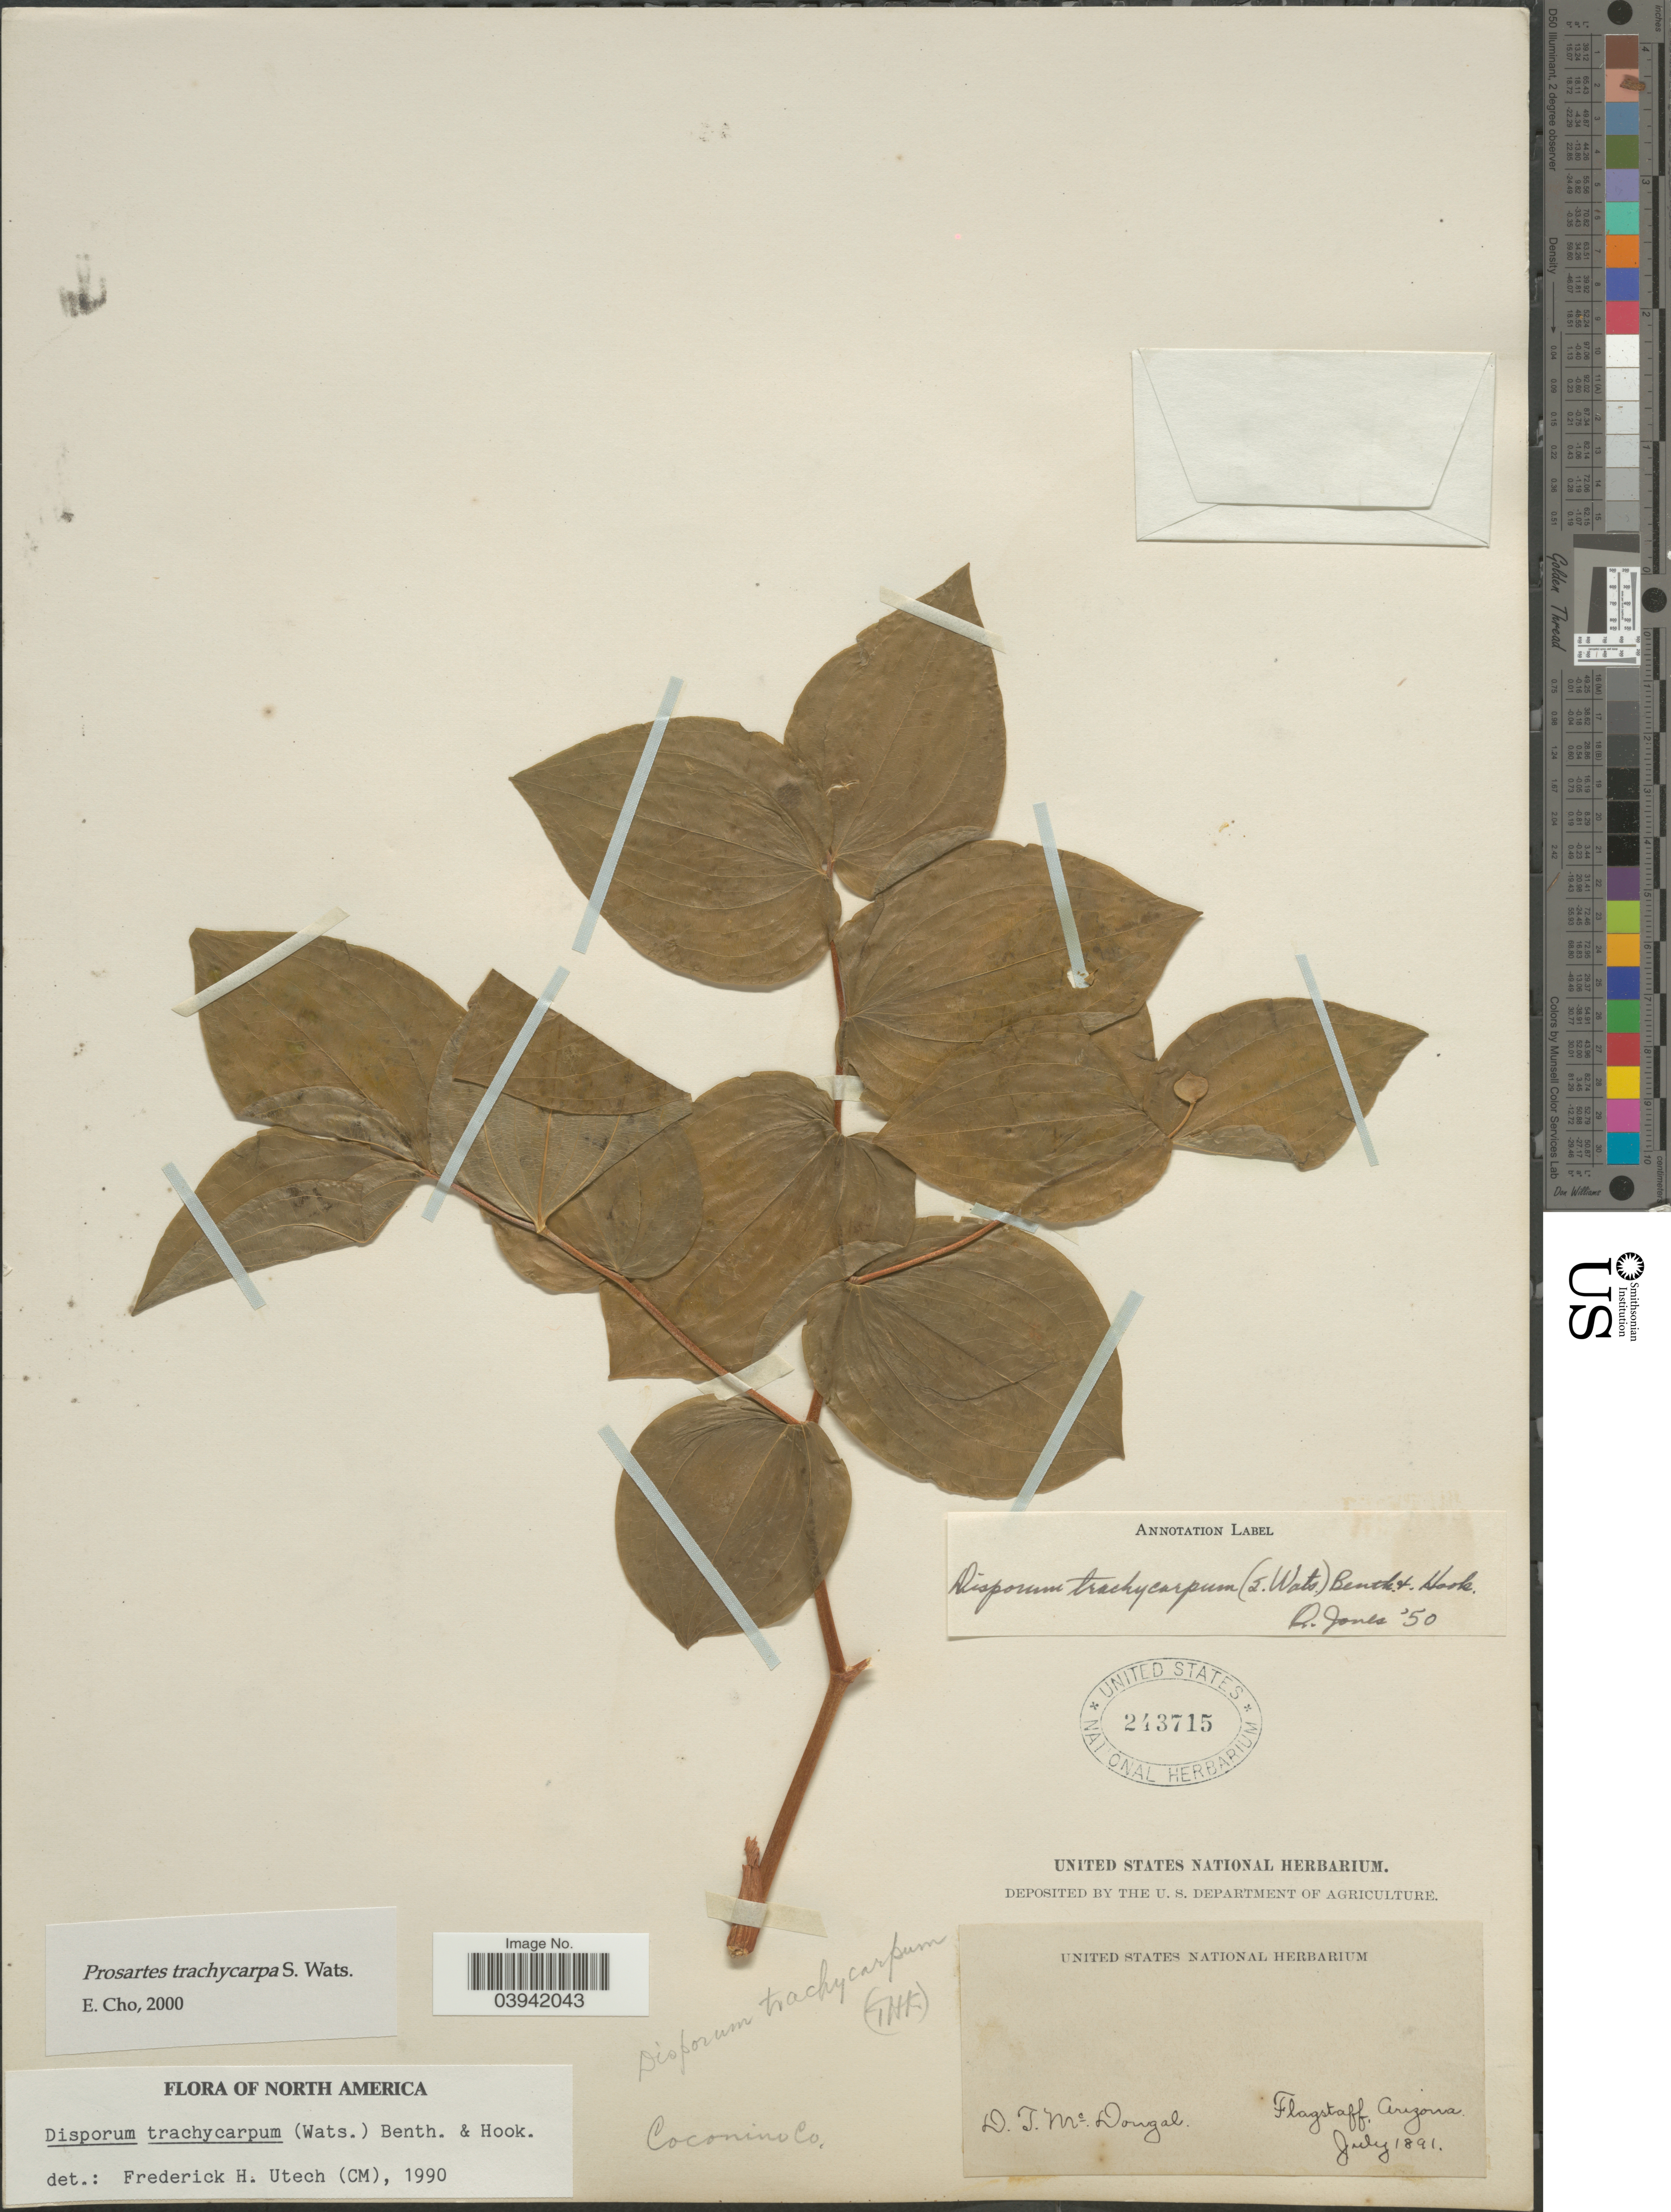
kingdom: Plantae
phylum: Tracheophyta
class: Liliopsida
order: Liliales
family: Liliaceae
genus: Prosartes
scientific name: Prosartes trachycarpa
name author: S. Watson in C. King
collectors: D. Mcdougal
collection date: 1891-07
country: United States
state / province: Arizona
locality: Coconino Co. Flagstaff.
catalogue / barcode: US 243715